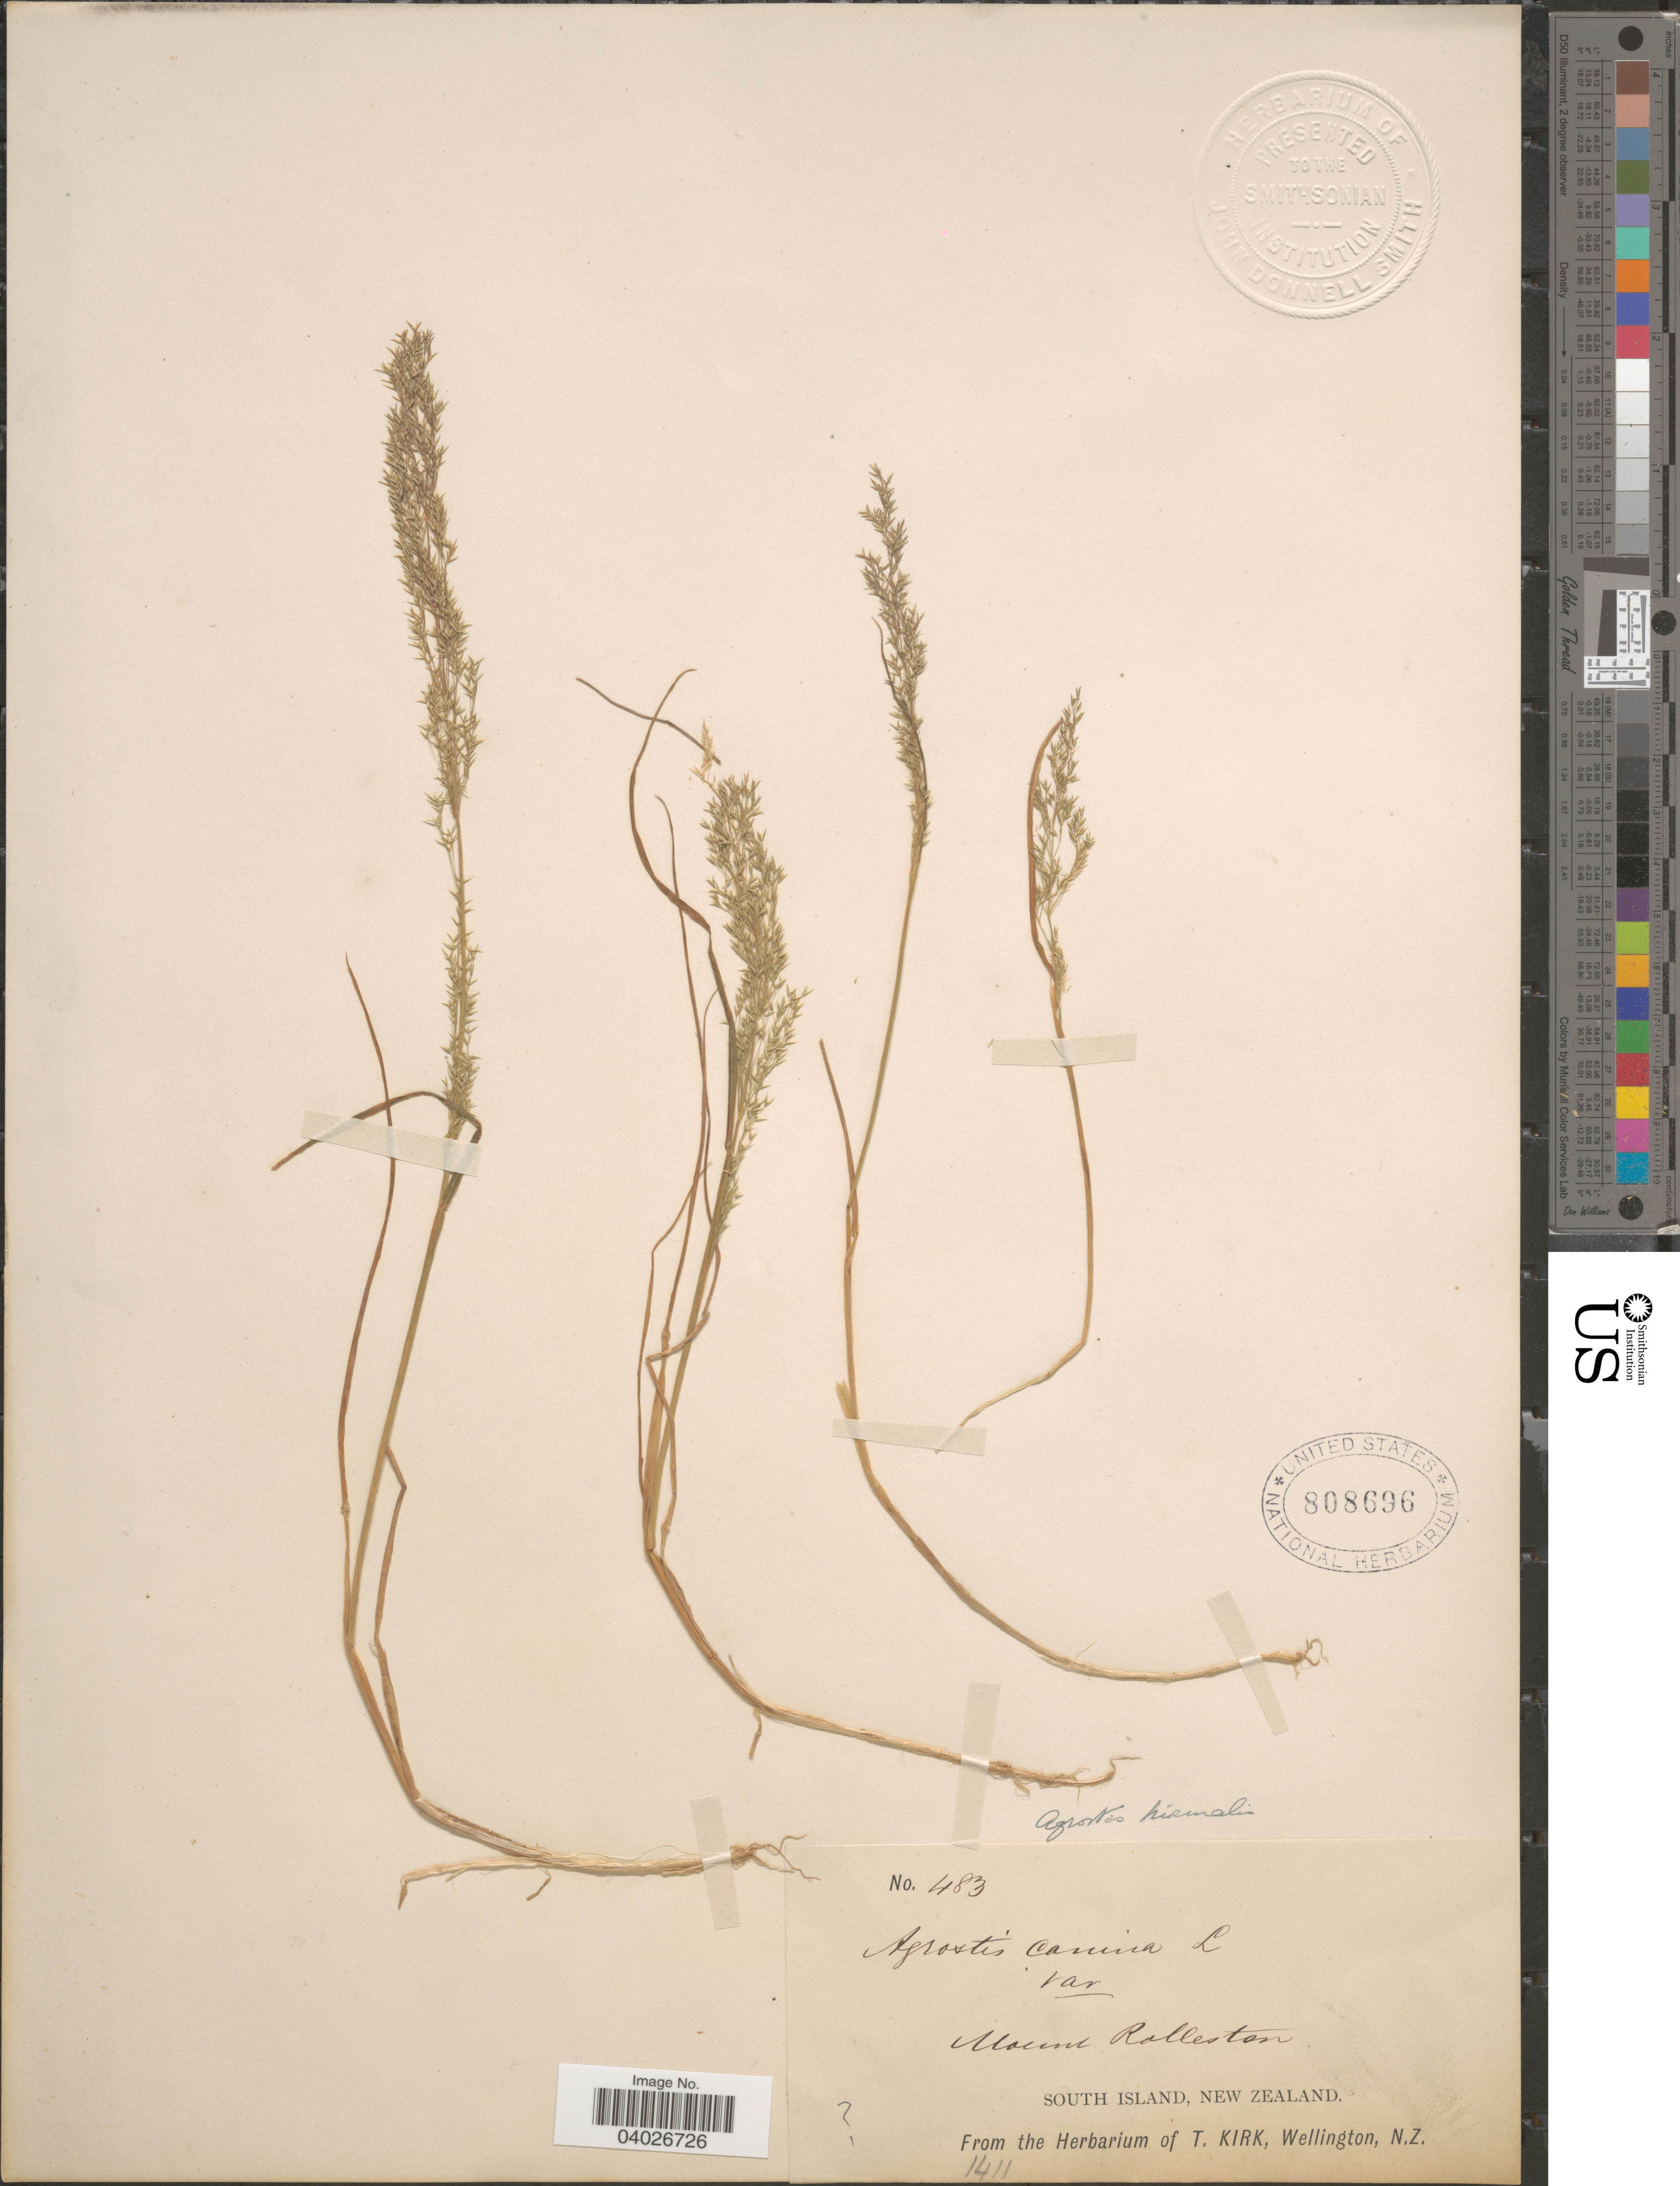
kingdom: Plantae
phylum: Tracheophyta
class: Liliopsida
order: Poales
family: Poaceae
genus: Agrostis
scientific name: Agrostis sp.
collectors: ex herb. T. Kirk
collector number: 483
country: New Zealand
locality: Mount Rolleston. South Island.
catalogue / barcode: US 808696